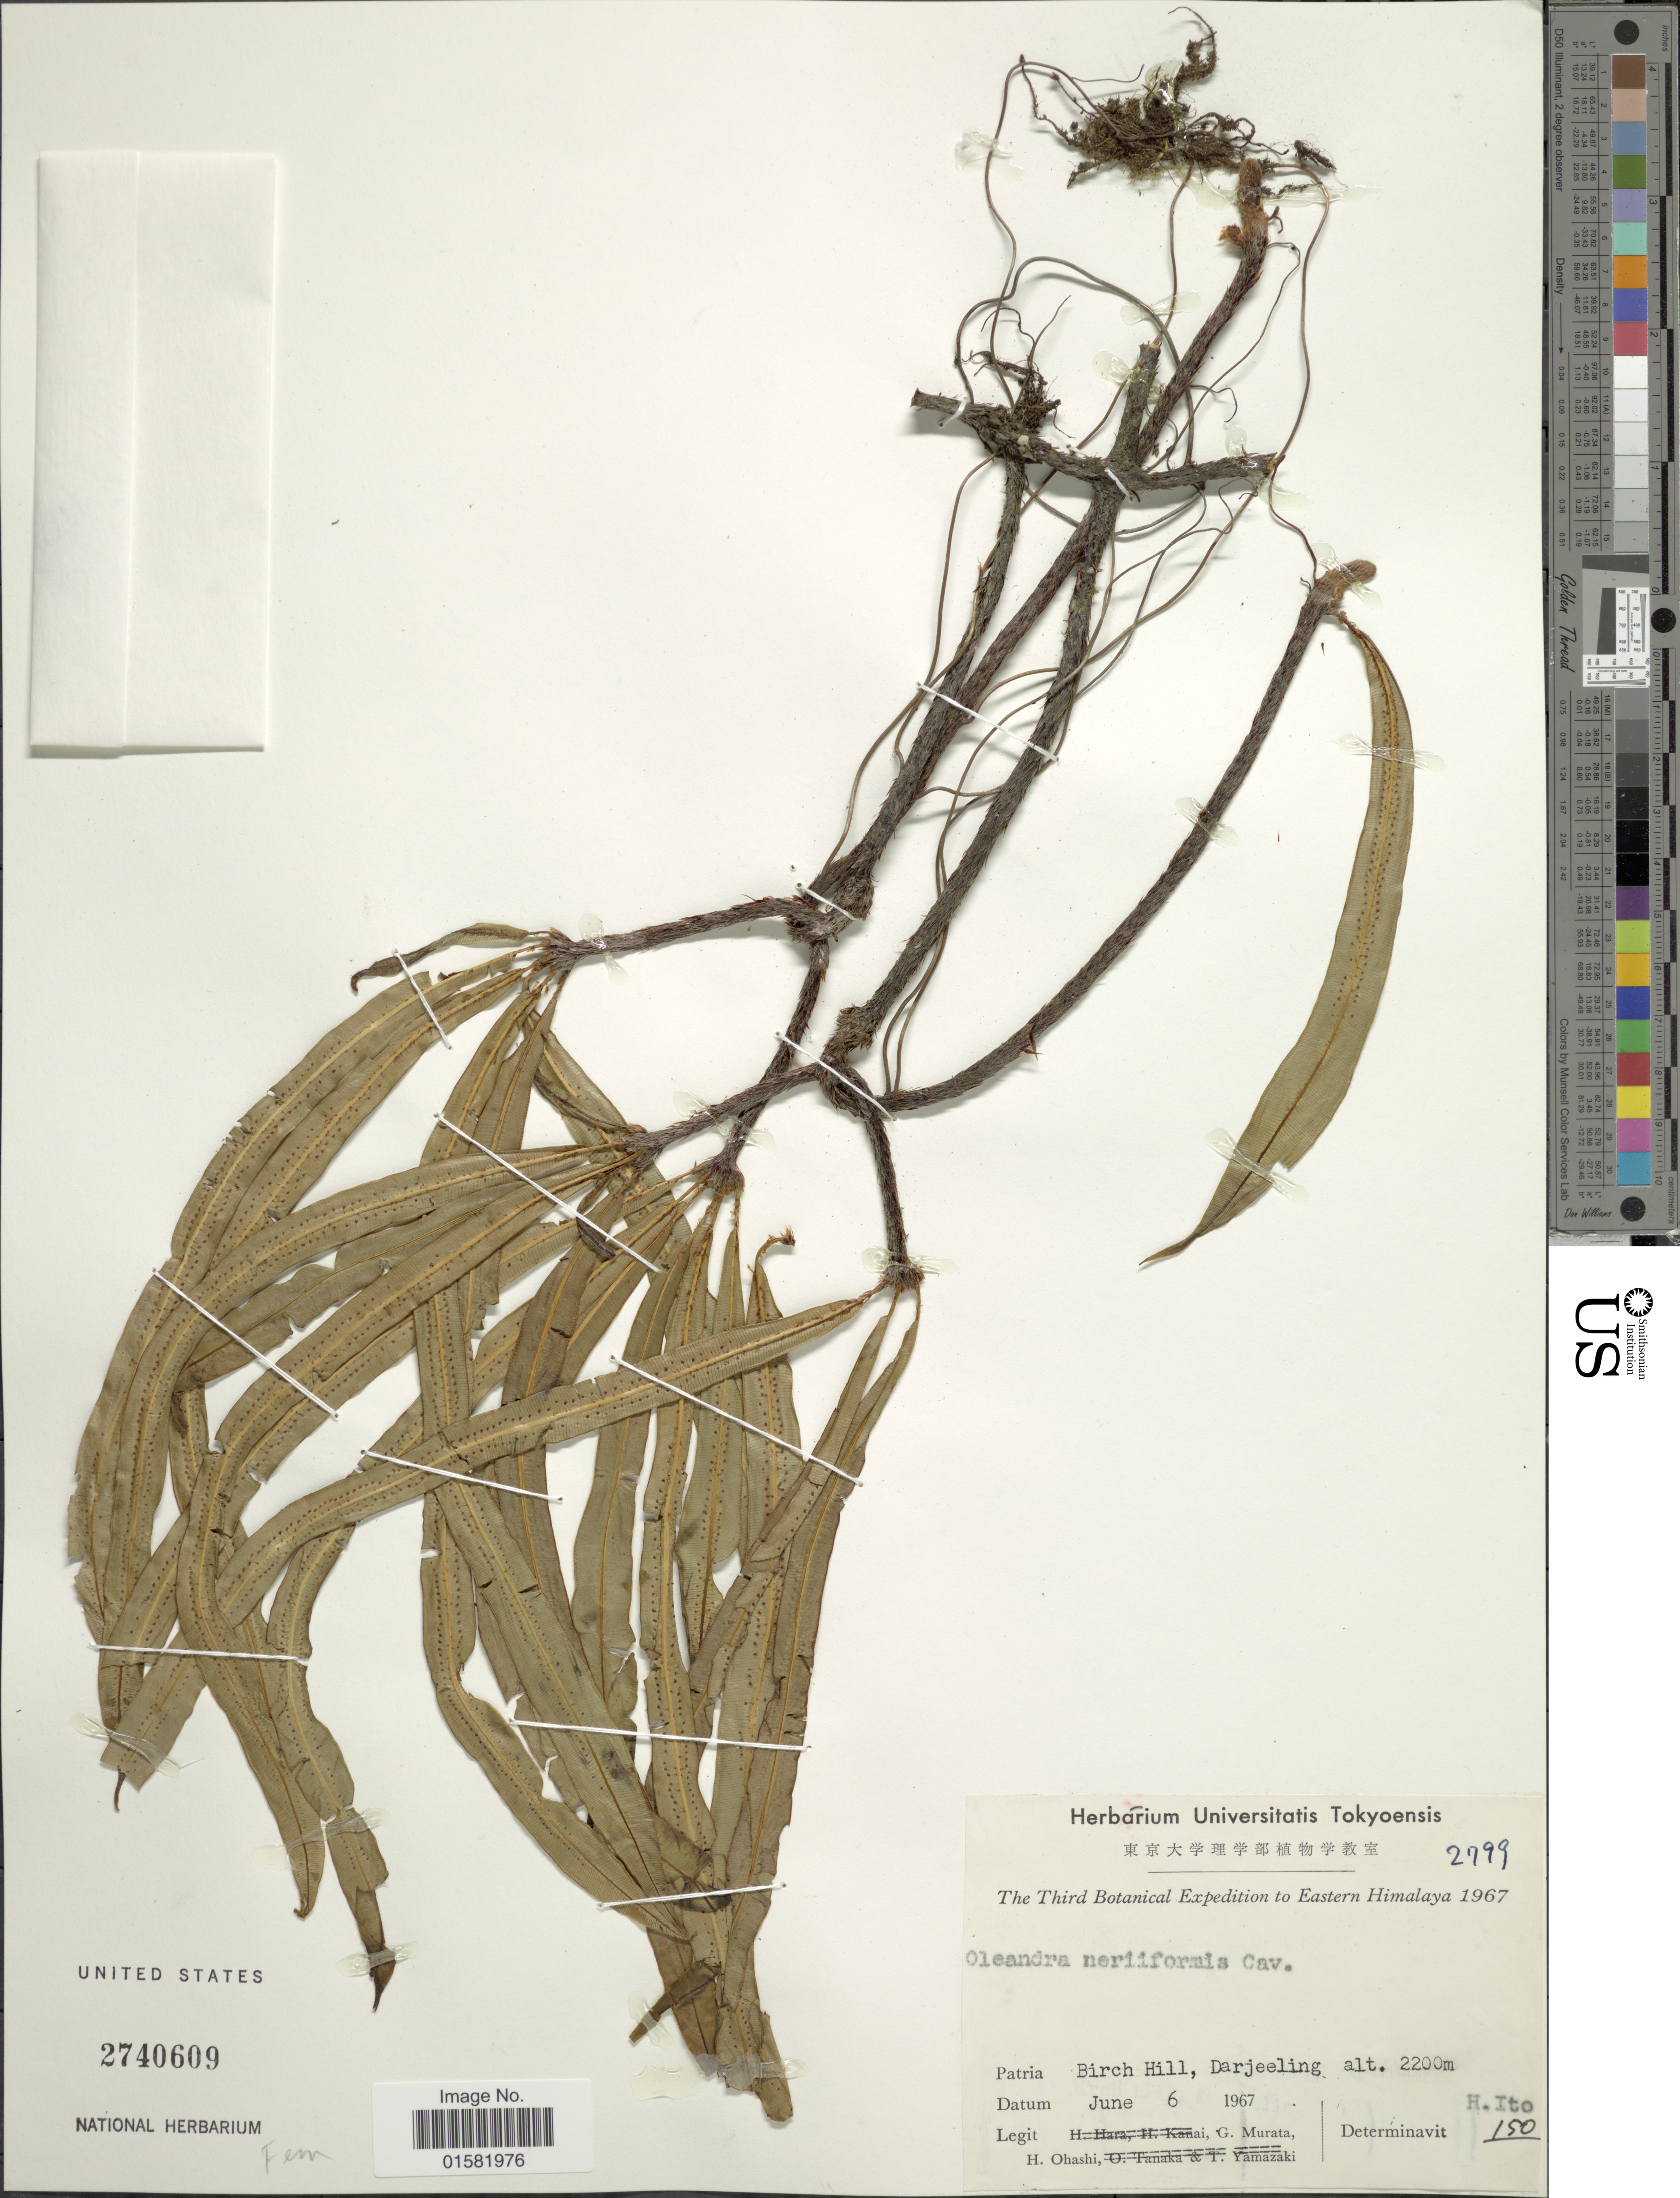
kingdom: Plantae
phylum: Tracheophyta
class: Polypodiopsida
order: Polypodiales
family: Oleandraceae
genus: Oleandra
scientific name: Oleandra neriiformis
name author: Cav.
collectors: G. Murata & H. Ohashi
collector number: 2799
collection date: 1967-06-06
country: India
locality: Patria Birch Hill, Darjeeling.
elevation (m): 2200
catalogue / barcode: US 2740609